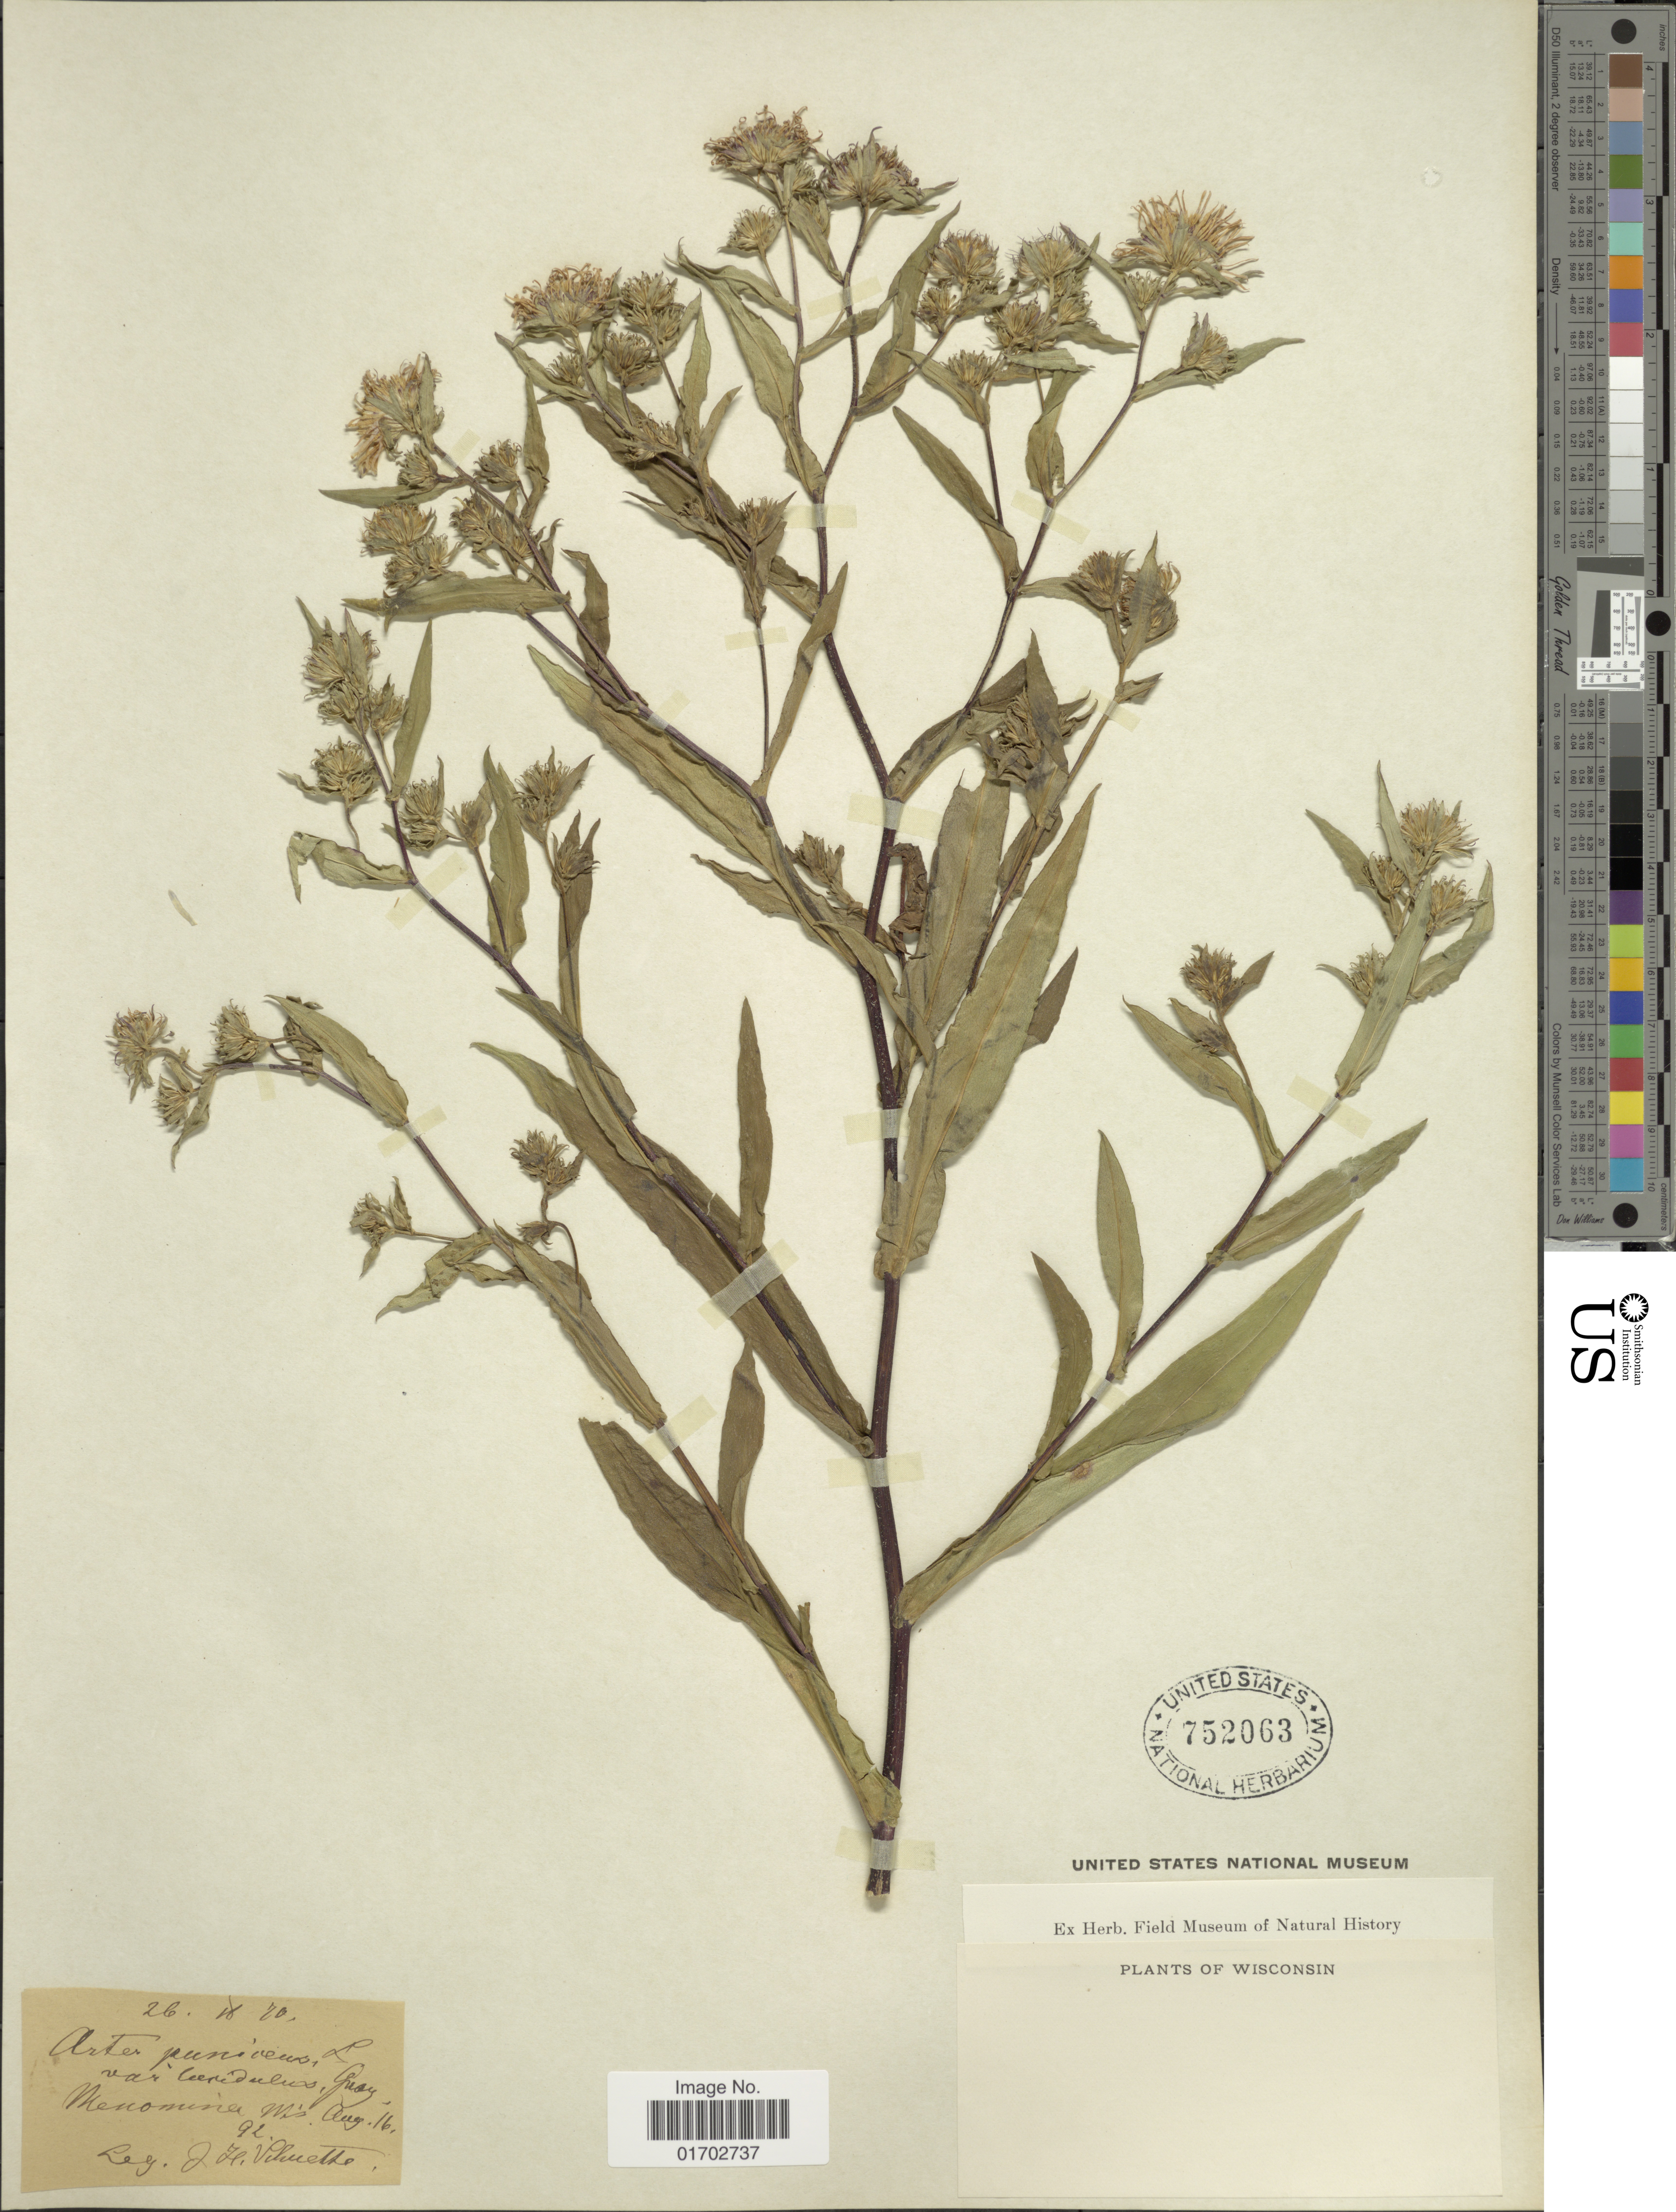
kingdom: Plantae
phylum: Tracheophyta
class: Magnoliopsida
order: Asterales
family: Asteraceae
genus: Symphyotrichum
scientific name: Symphyotrichum firmum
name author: (Nees) G.L. Nesom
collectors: J. H. Schuette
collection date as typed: Transcribed d/m/y: 16/8/92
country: United States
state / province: Wisconsin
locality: Menomina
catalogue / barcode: US 752063